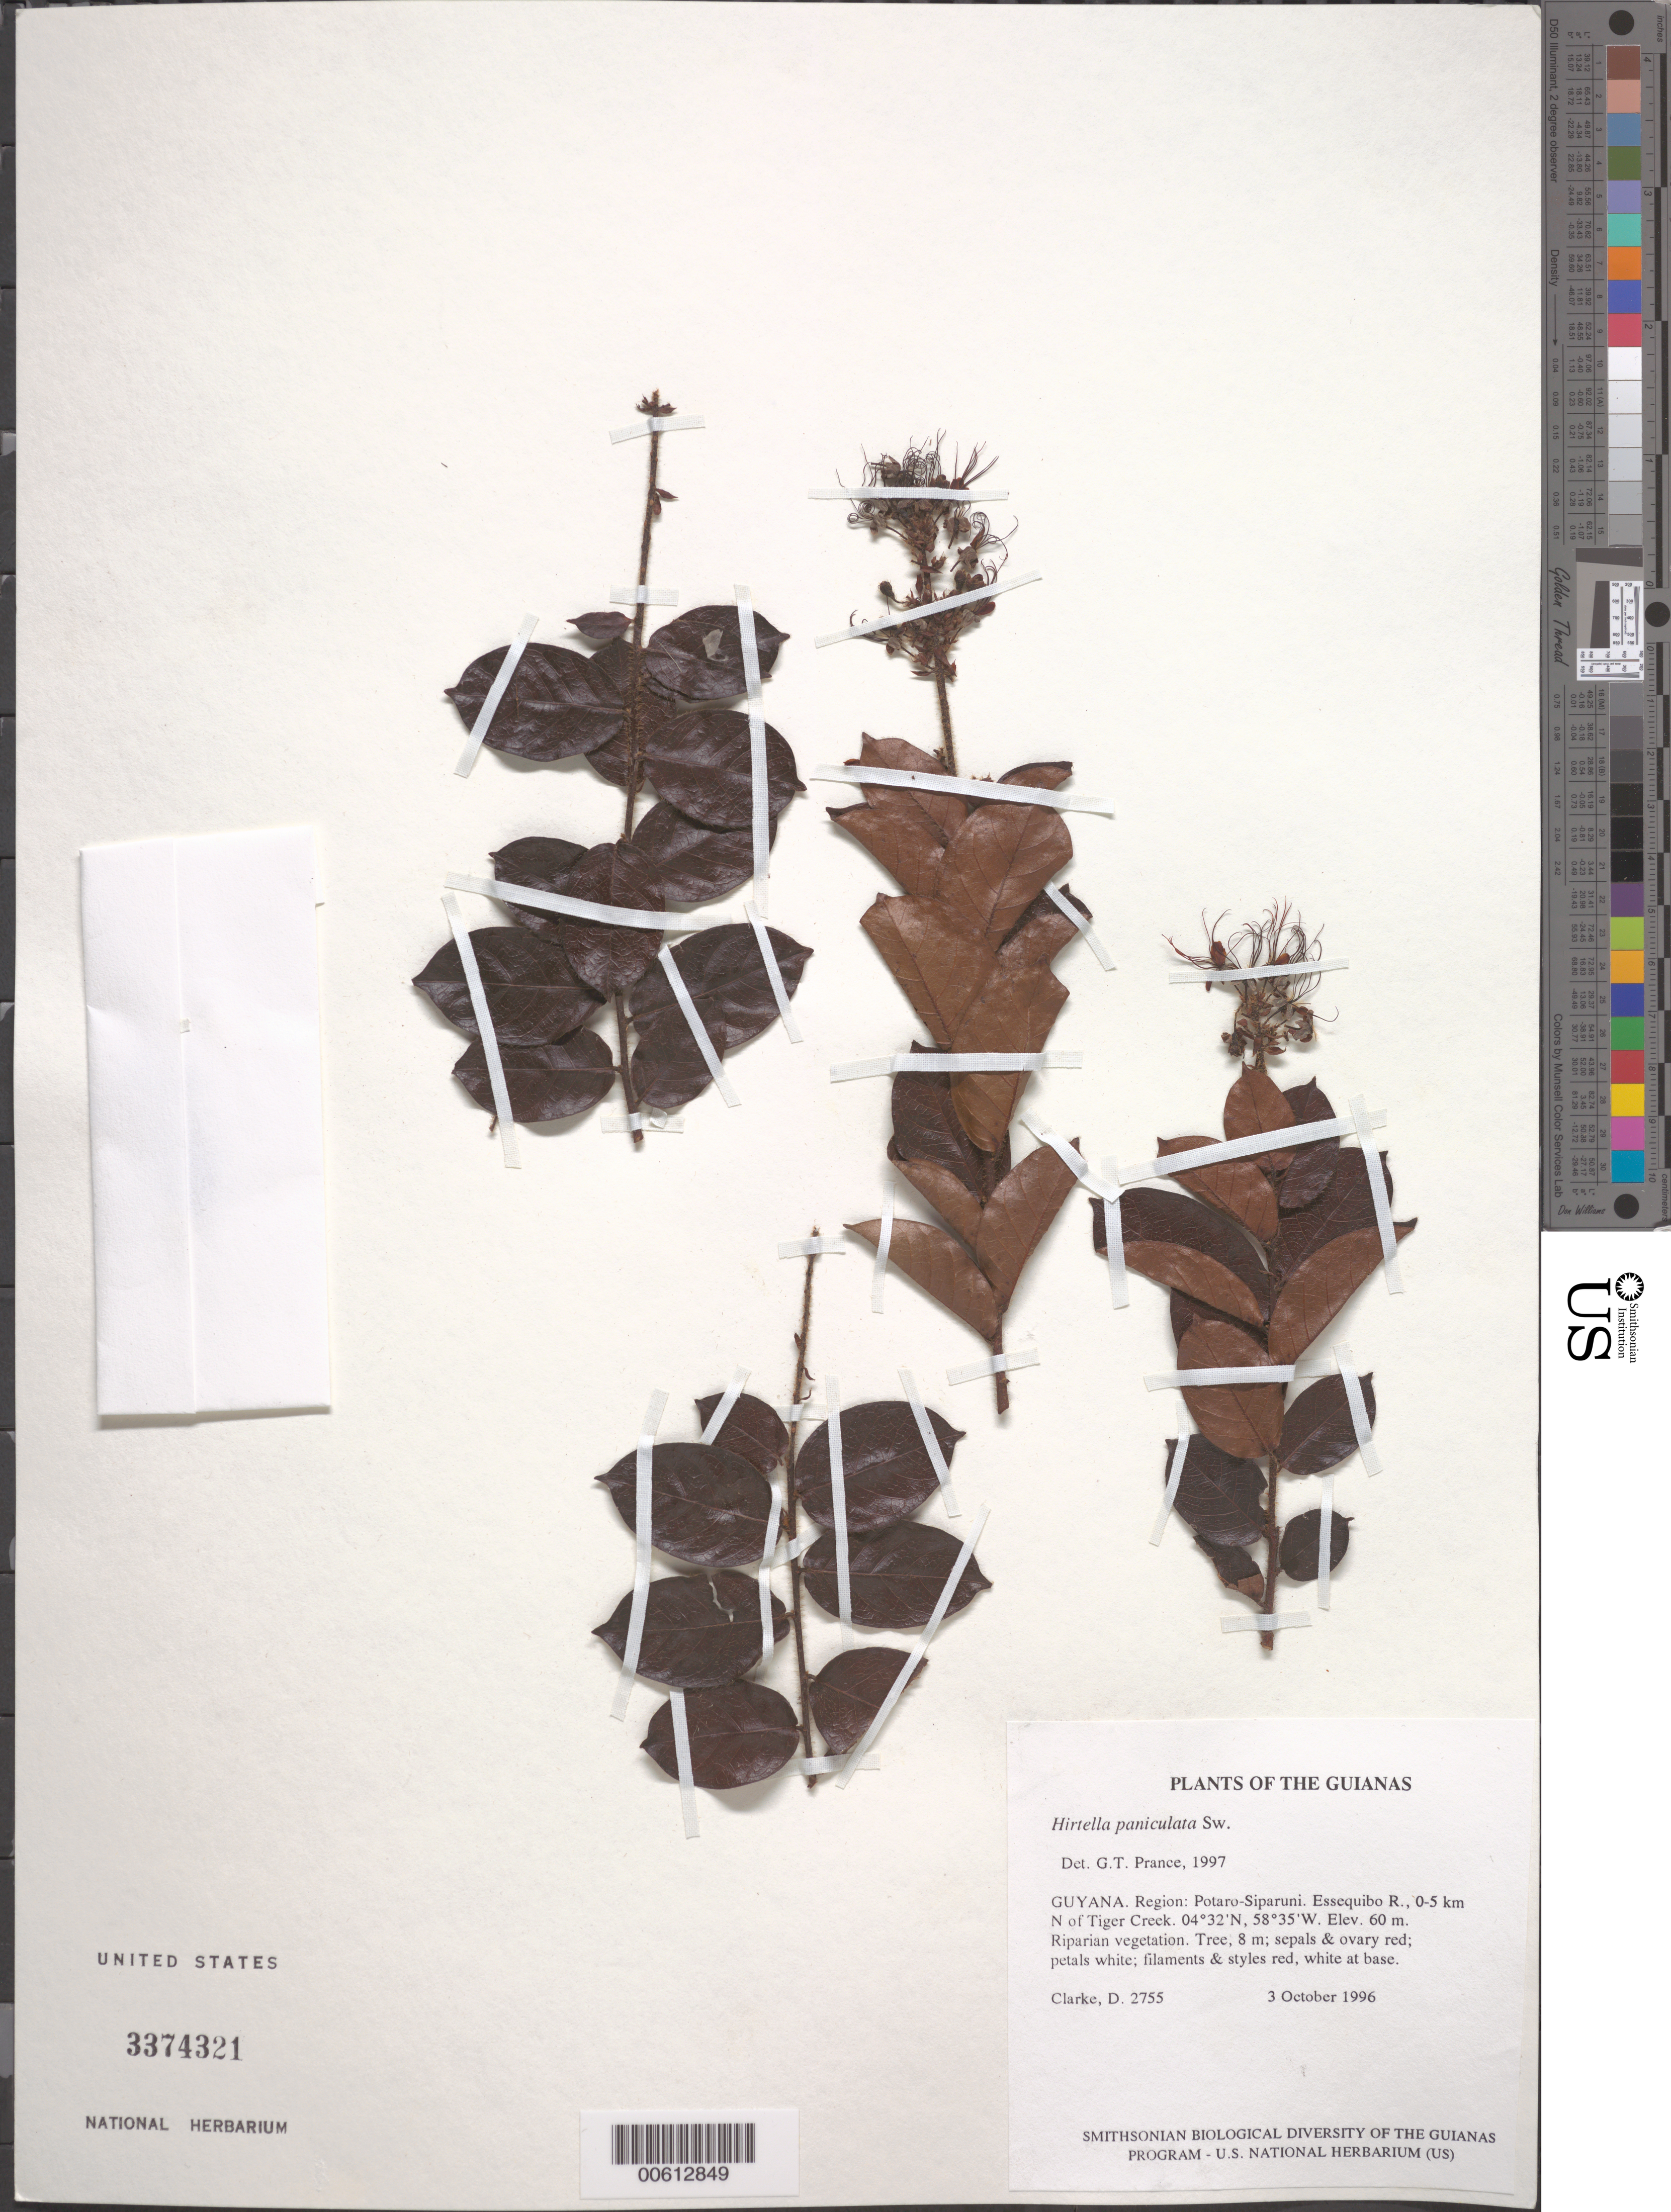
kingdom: Plantae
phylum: Tracheophyta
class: Magnoliopsida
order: Malpighiales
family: Chrysobalanaceae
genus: Hirtella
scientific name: Hirtella paniculata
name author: Sw.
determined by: Prance, G. T.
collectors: H. D. Clarke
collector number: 2755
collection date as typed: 3 October 1996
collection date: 1996-10-03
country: Guyana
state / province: Potaro-Siparuni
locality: Iwokrama International Rainforest Reserve; Essequibo R., 0-5 km N of Tiger Creek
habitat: Riparian vegetation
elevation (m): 60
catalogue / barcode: US 3374321